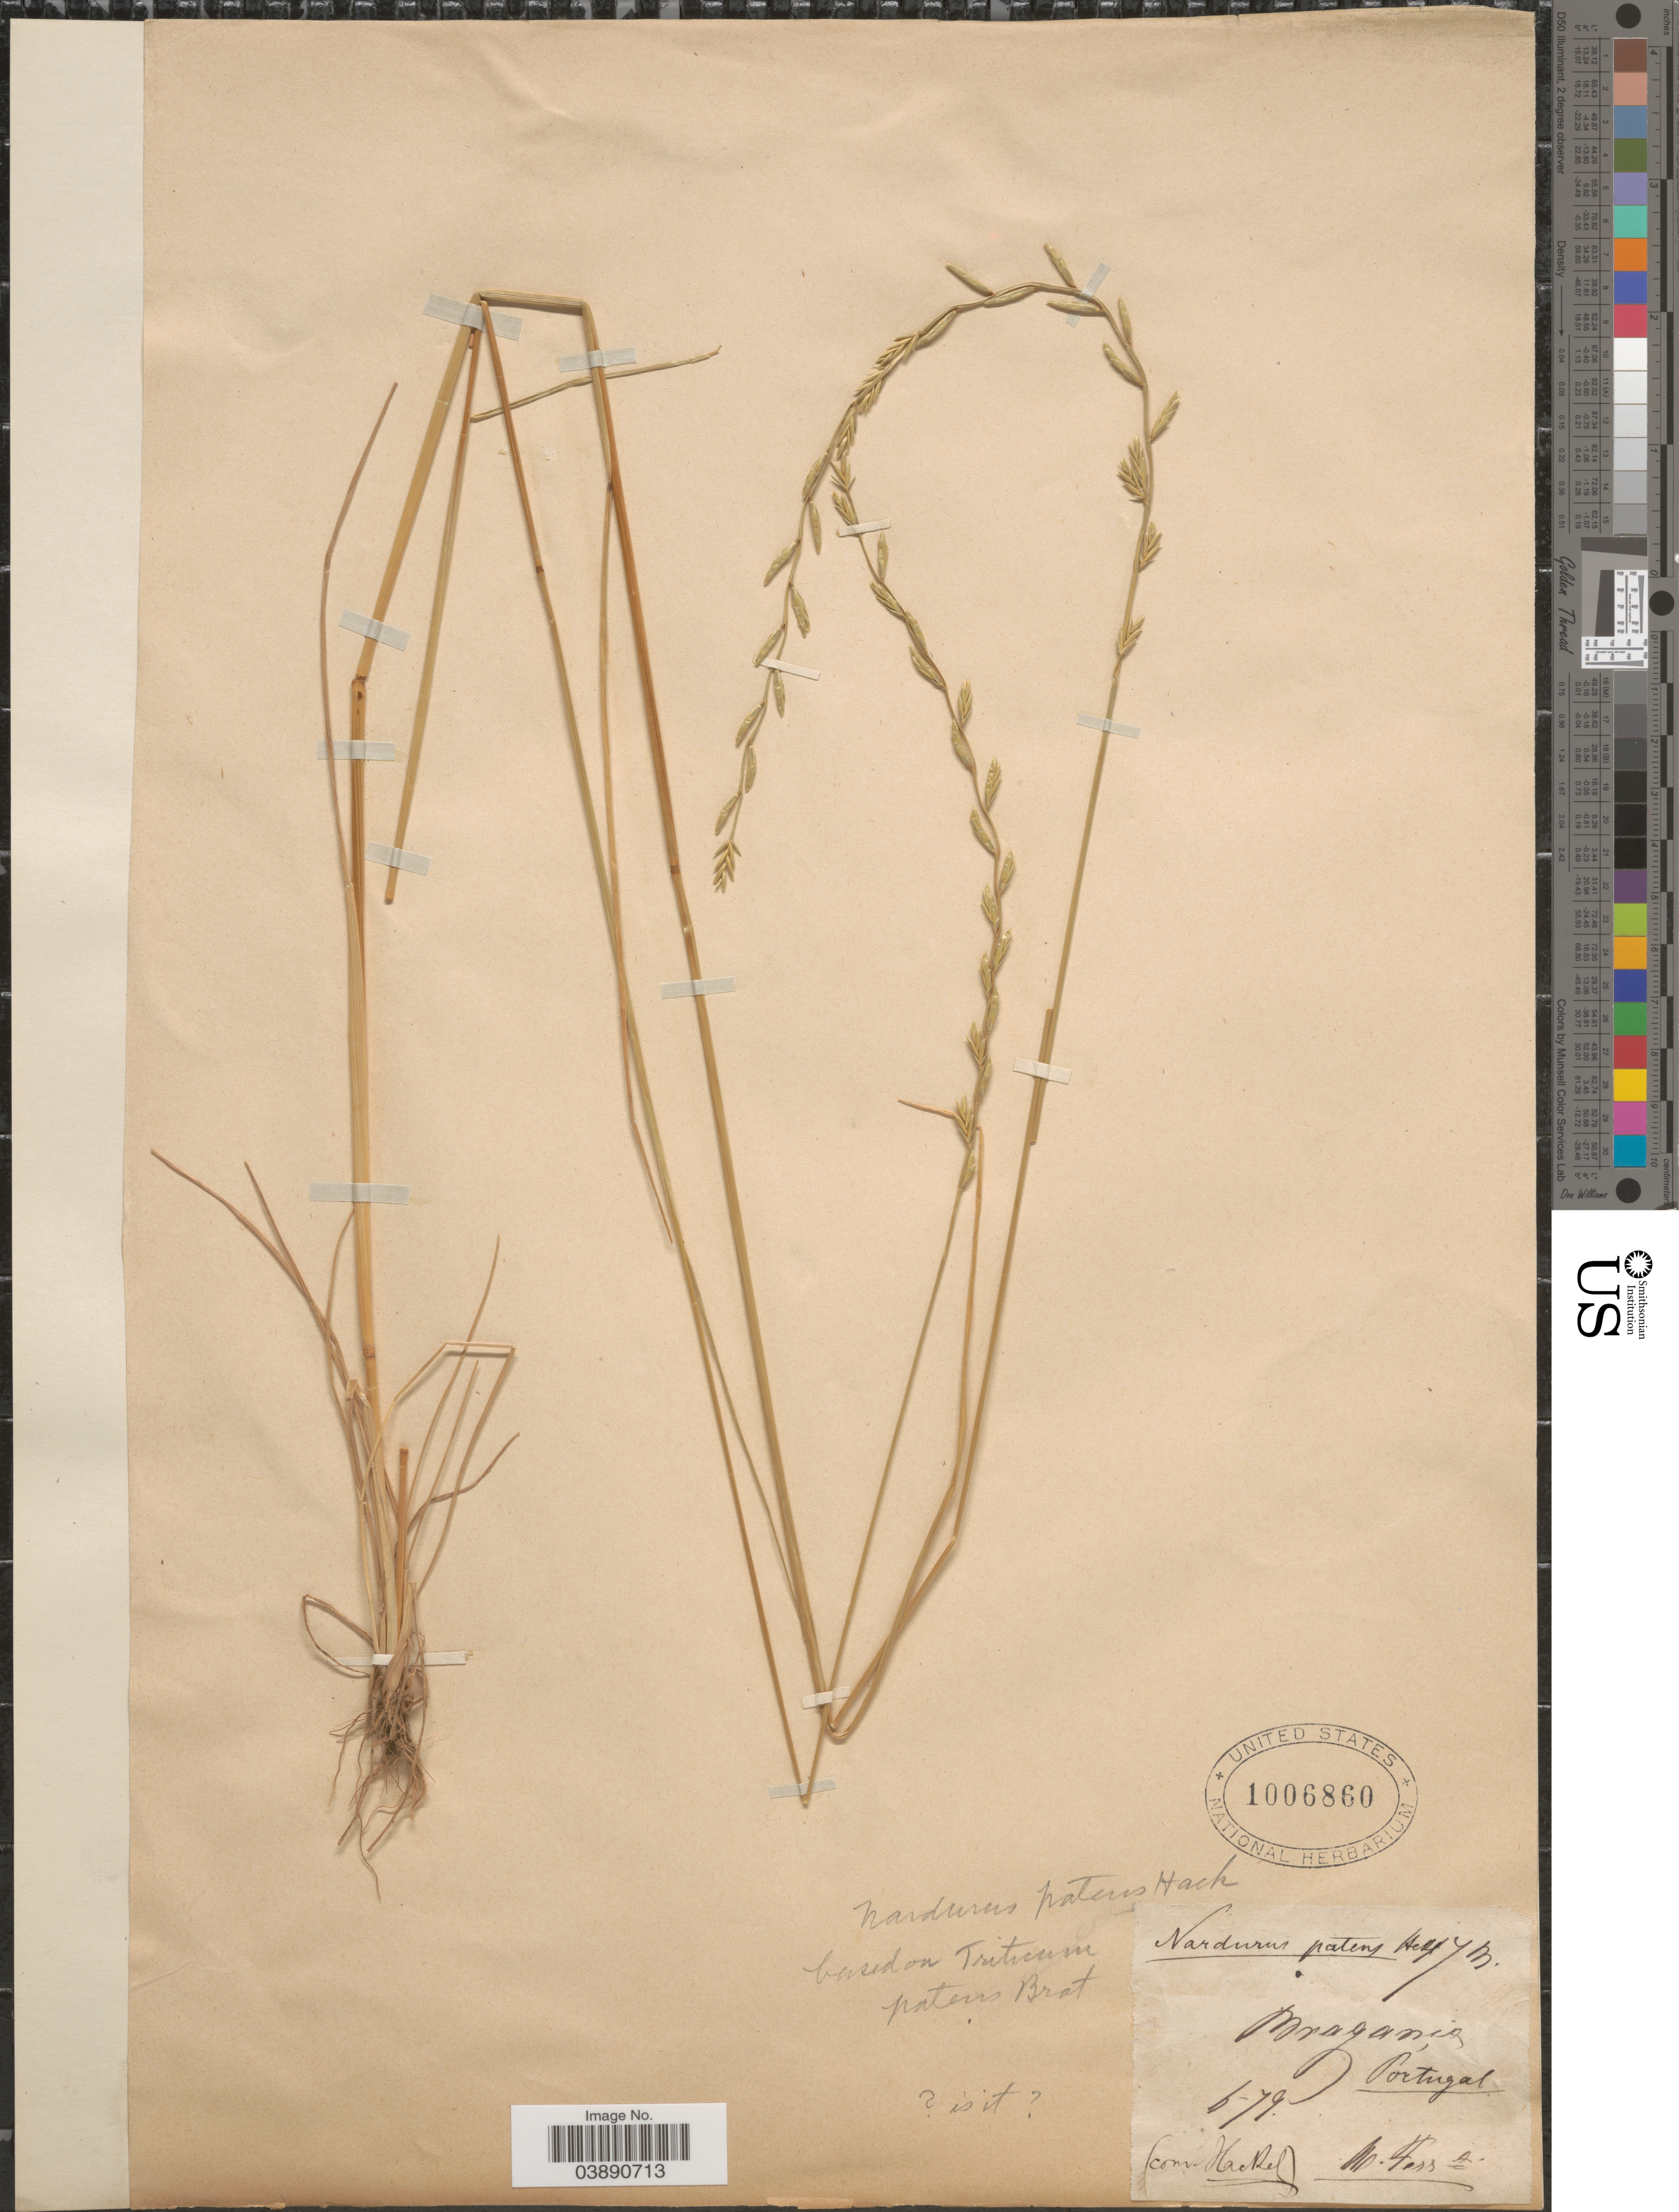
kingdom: Plantae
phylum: Tracheophyta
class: Liliopsida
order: Poales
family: Poaceae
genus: Festuca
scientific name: Festuca sp.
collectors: M. Ferreira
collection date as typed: Transcribed d/m/y: /6/79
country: Portugal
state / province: Braganca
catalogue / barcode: US 1006860